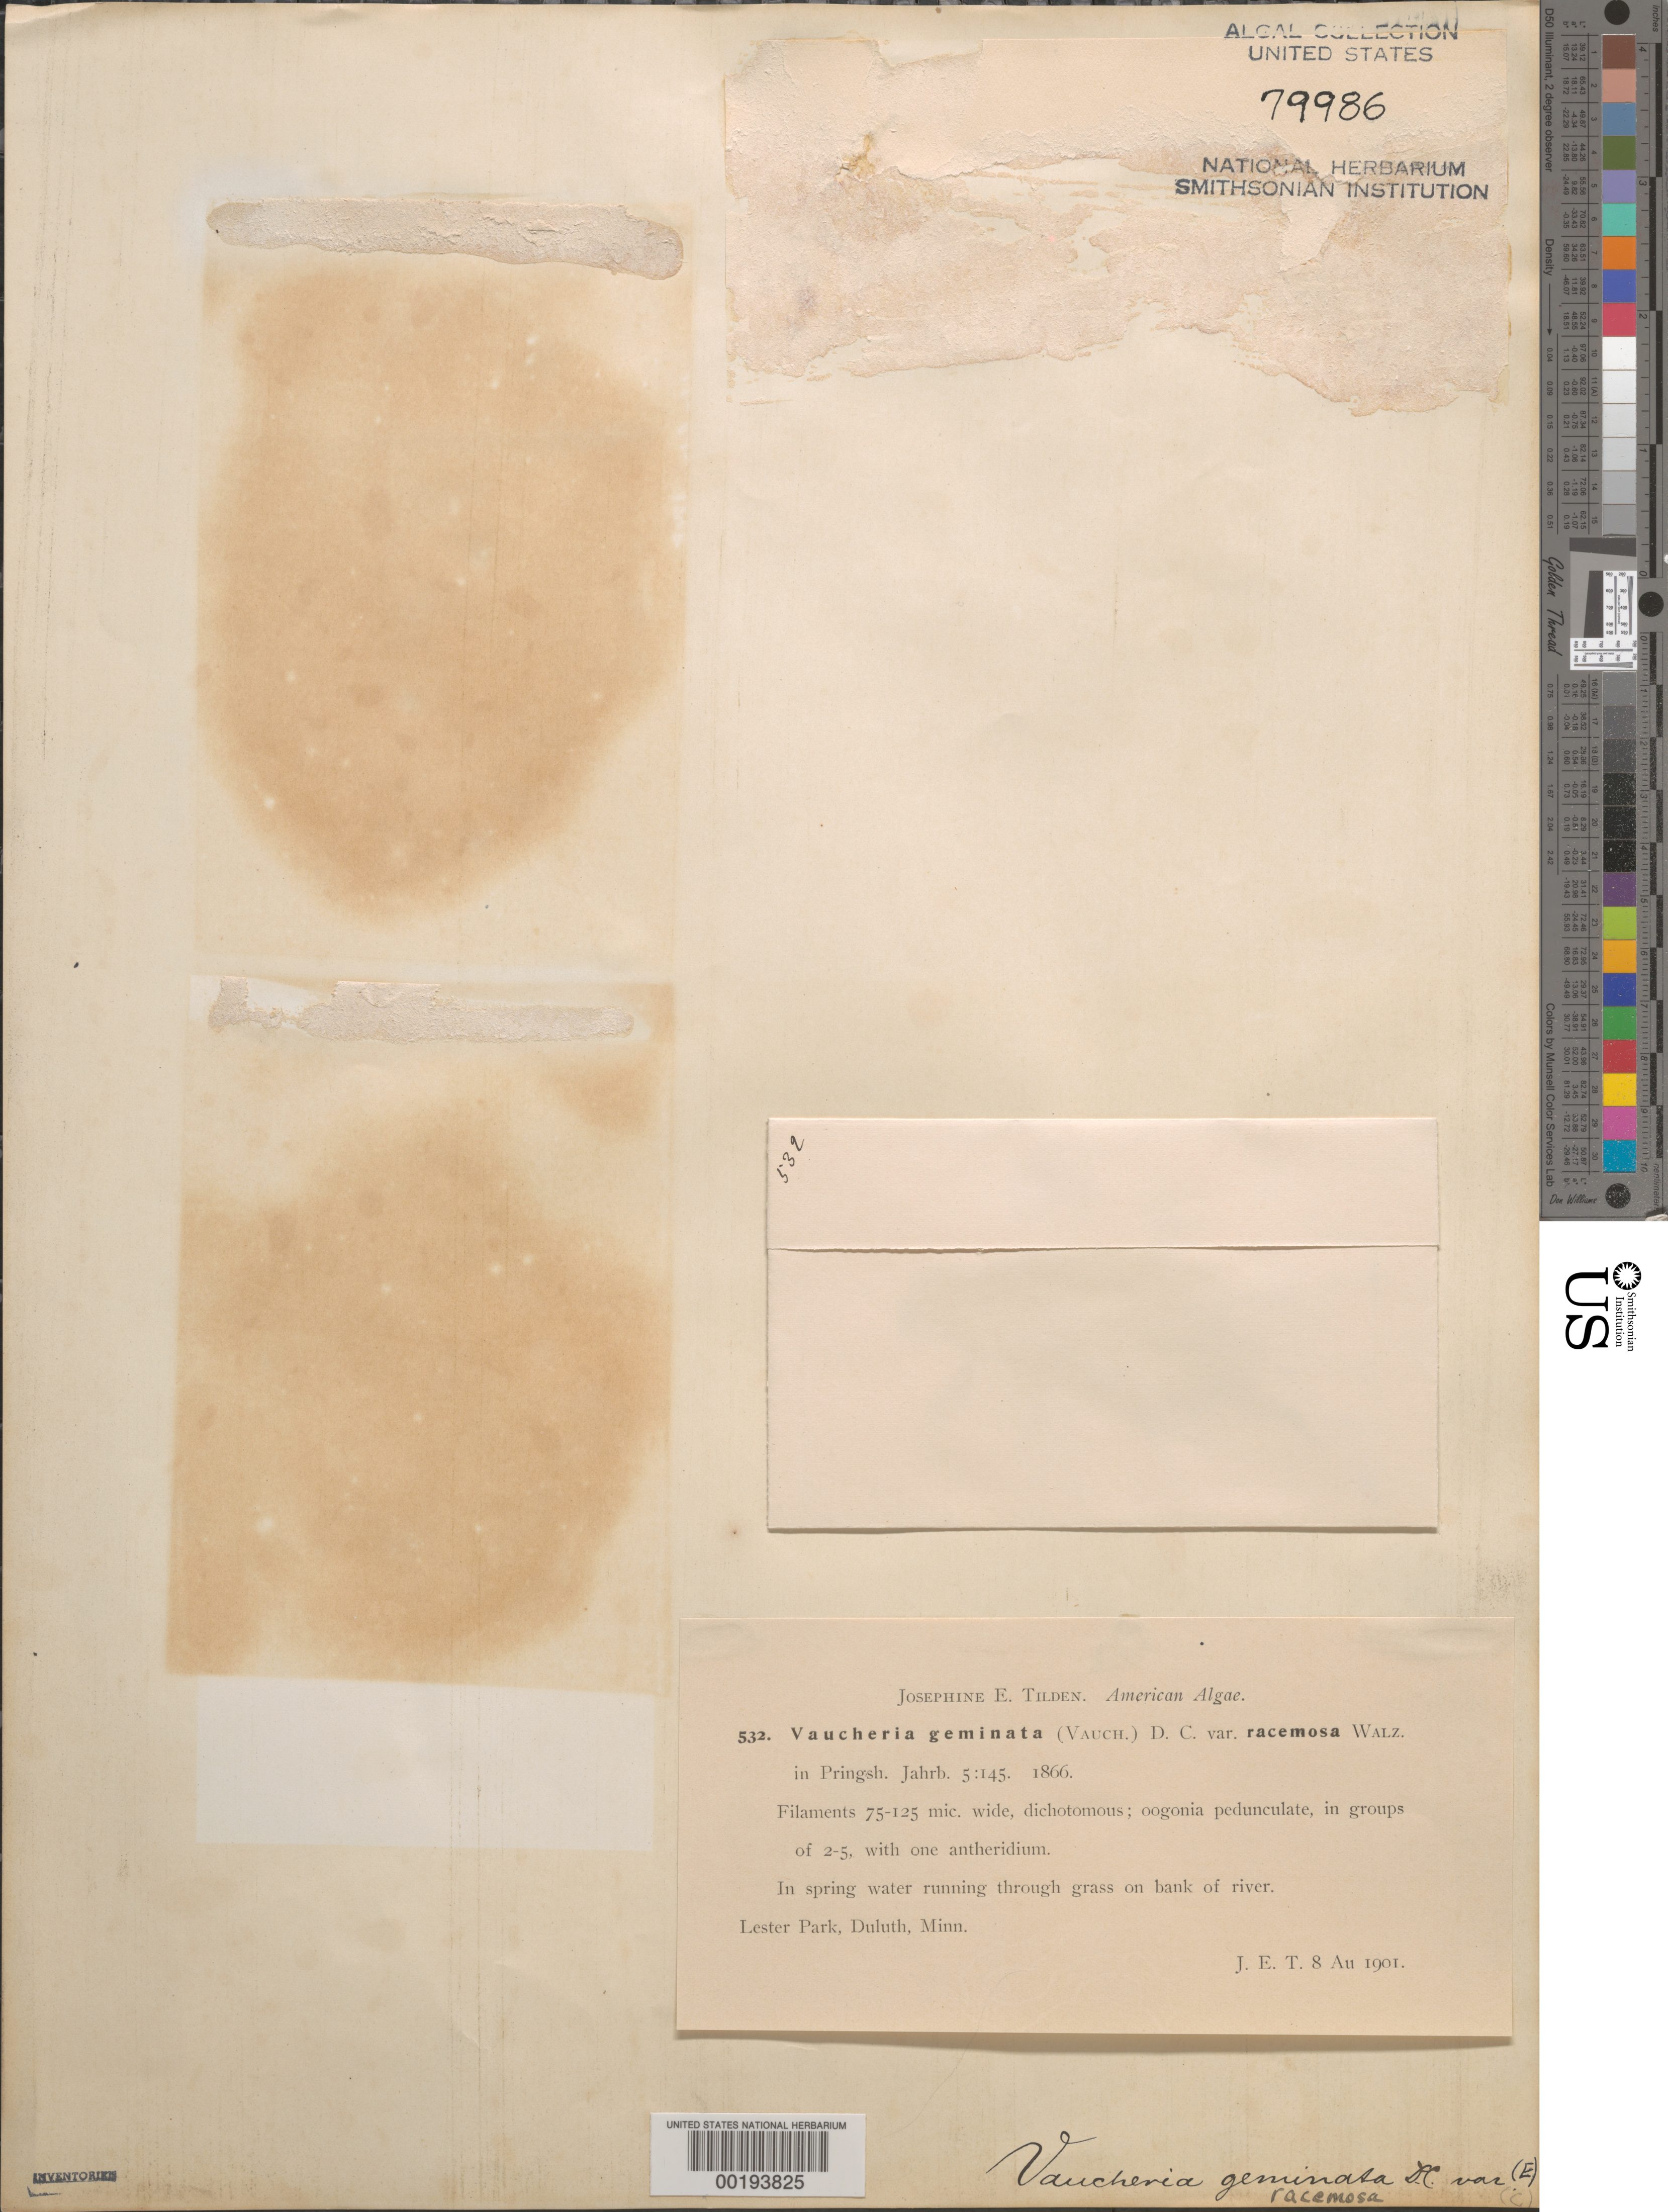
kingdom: Chromista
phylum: Ochrophyta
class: Xanthophyceae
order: Vaucheriales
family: Vaucheriaceae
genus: Vaucheria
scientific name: Vaucheria geminata var. racemosa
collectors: J. E. Tilden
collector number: JET 532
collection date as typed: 08 Aug 1901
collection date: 1901-08-08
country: United States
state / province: Minnesota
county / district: St. Louis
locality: Lester Park, Duluth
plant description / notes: Tilden, American Algae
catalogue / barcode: US 79986